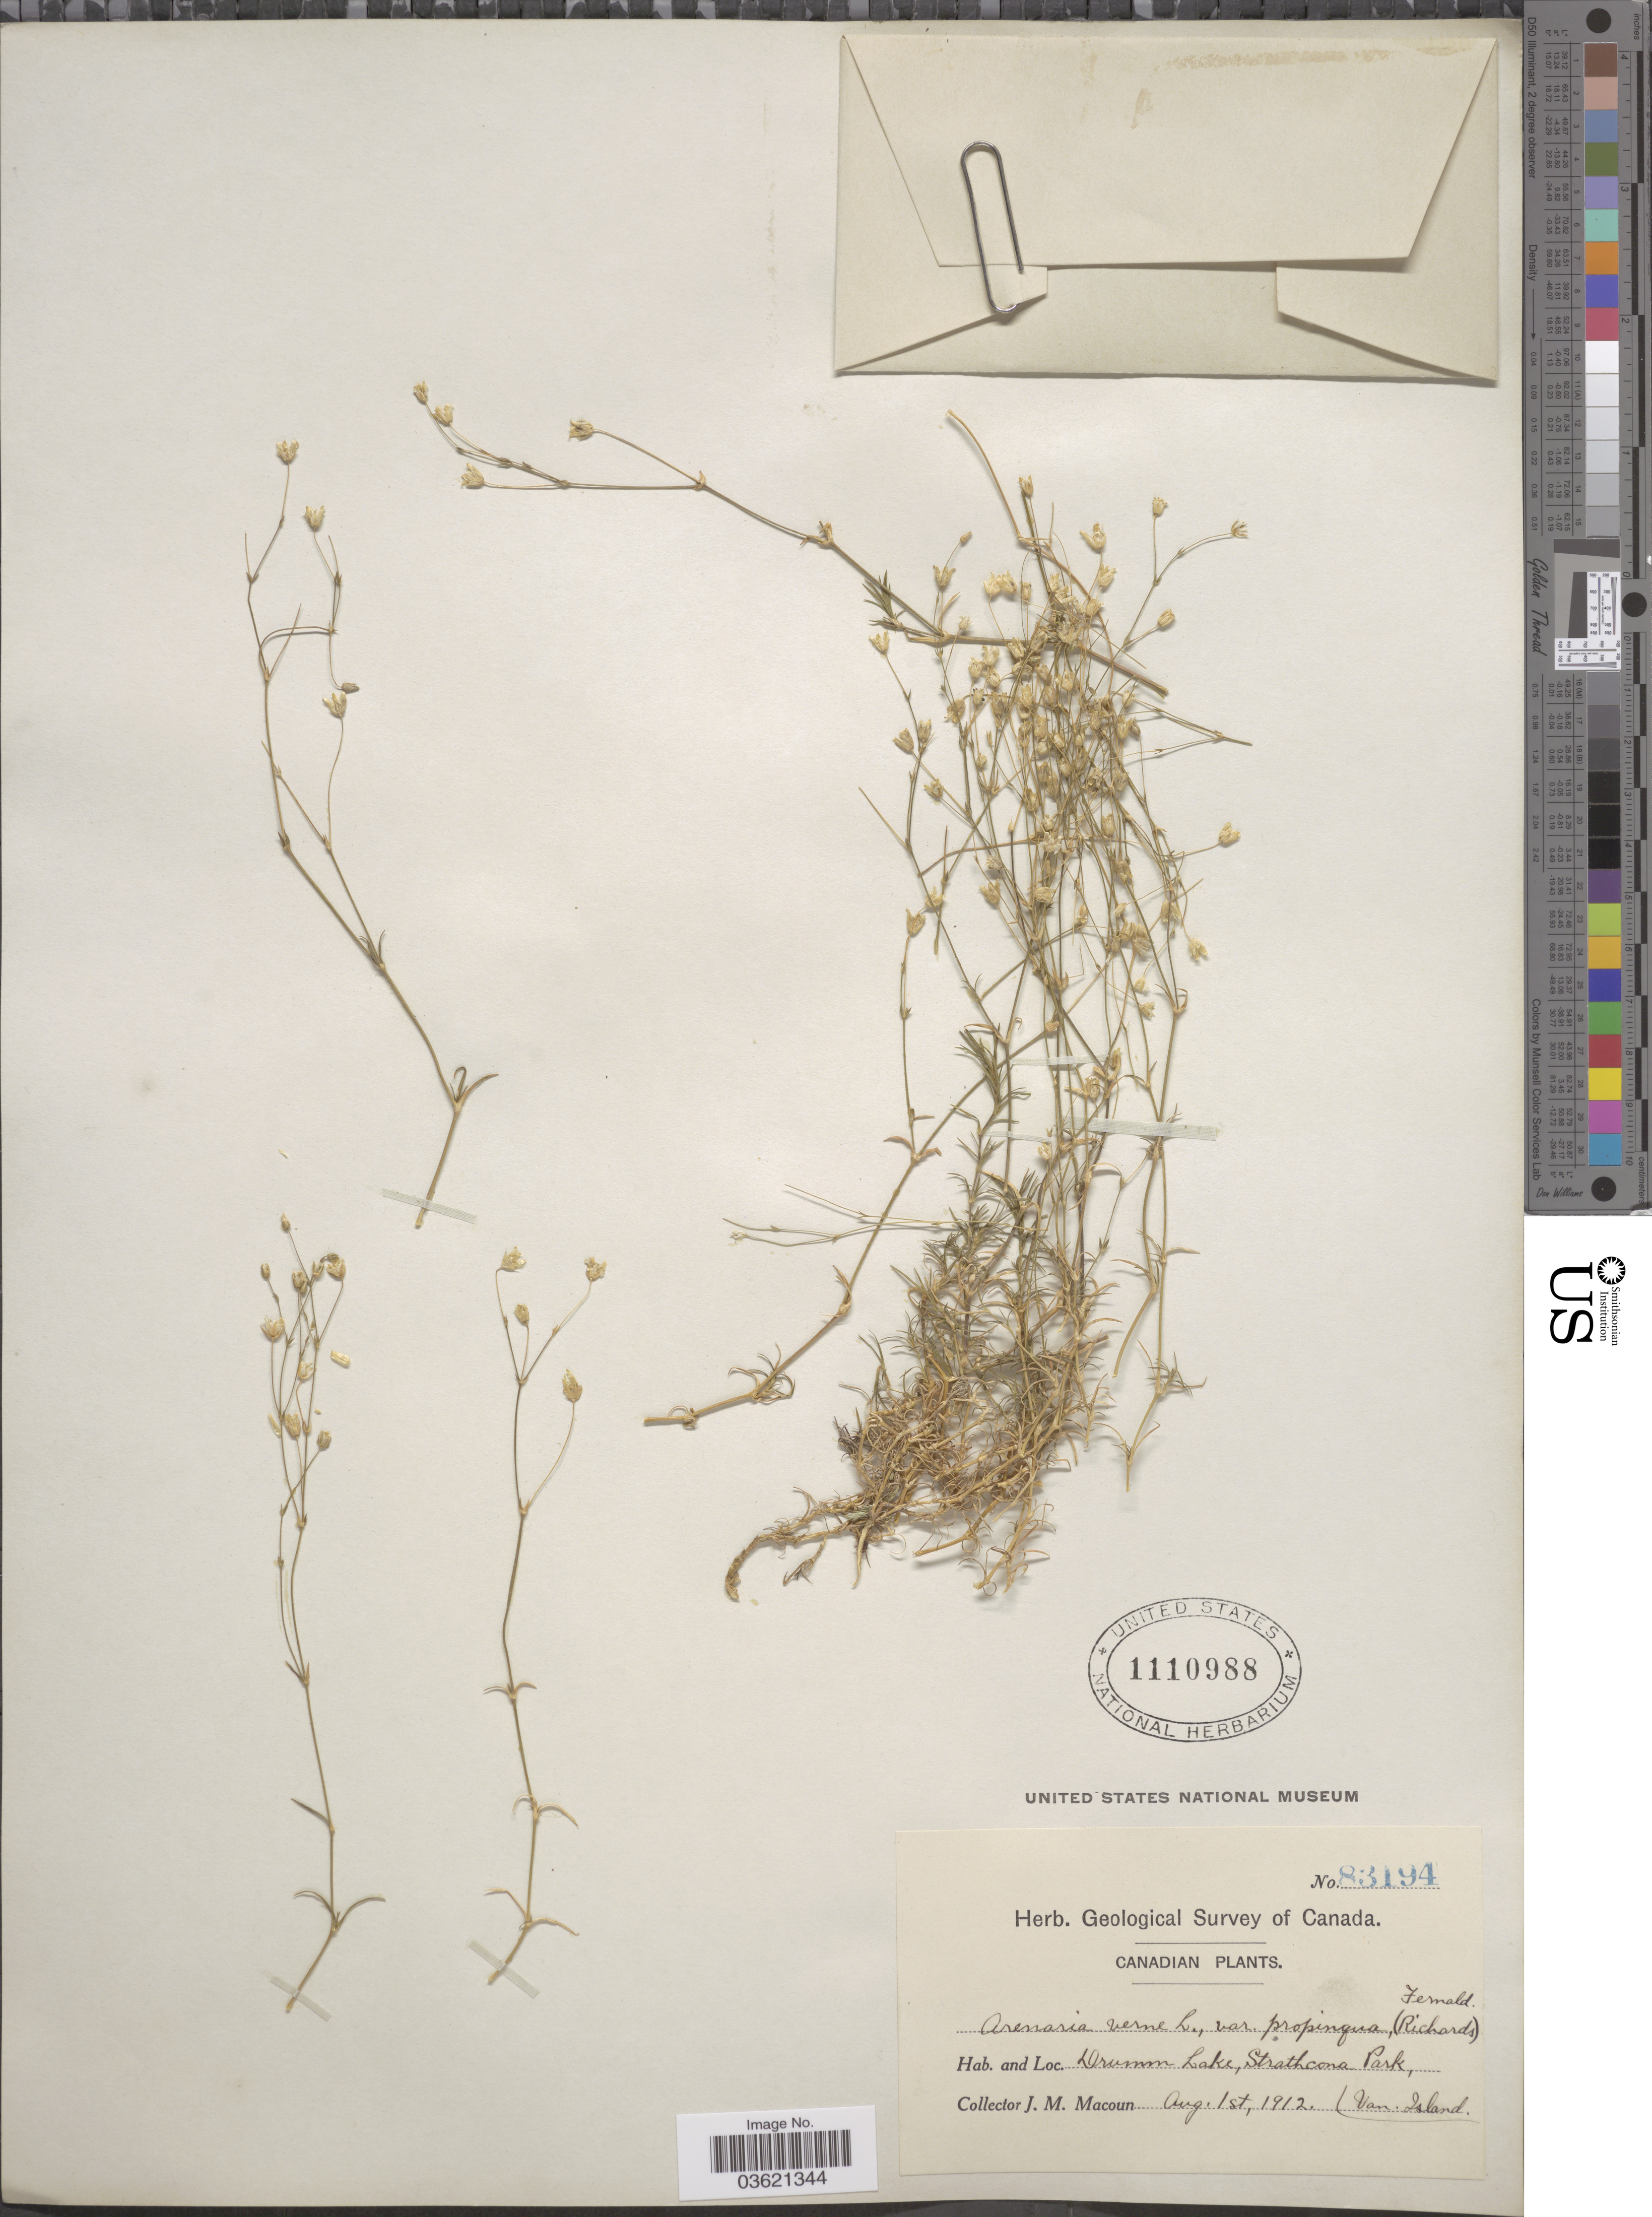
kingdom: Plantae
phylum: Tracheophyta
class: Magnoliopsida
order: Caryophyllales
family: Caryophyllaceae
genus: Arenaria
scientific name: Arenaria verna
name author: L.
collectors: J. M. Macoun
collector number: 83194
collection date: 1912-08-01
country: Canada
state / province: British Columbia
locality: Drumm Lake, Strathcona Park. Van. Island.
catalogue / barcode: US 1110988